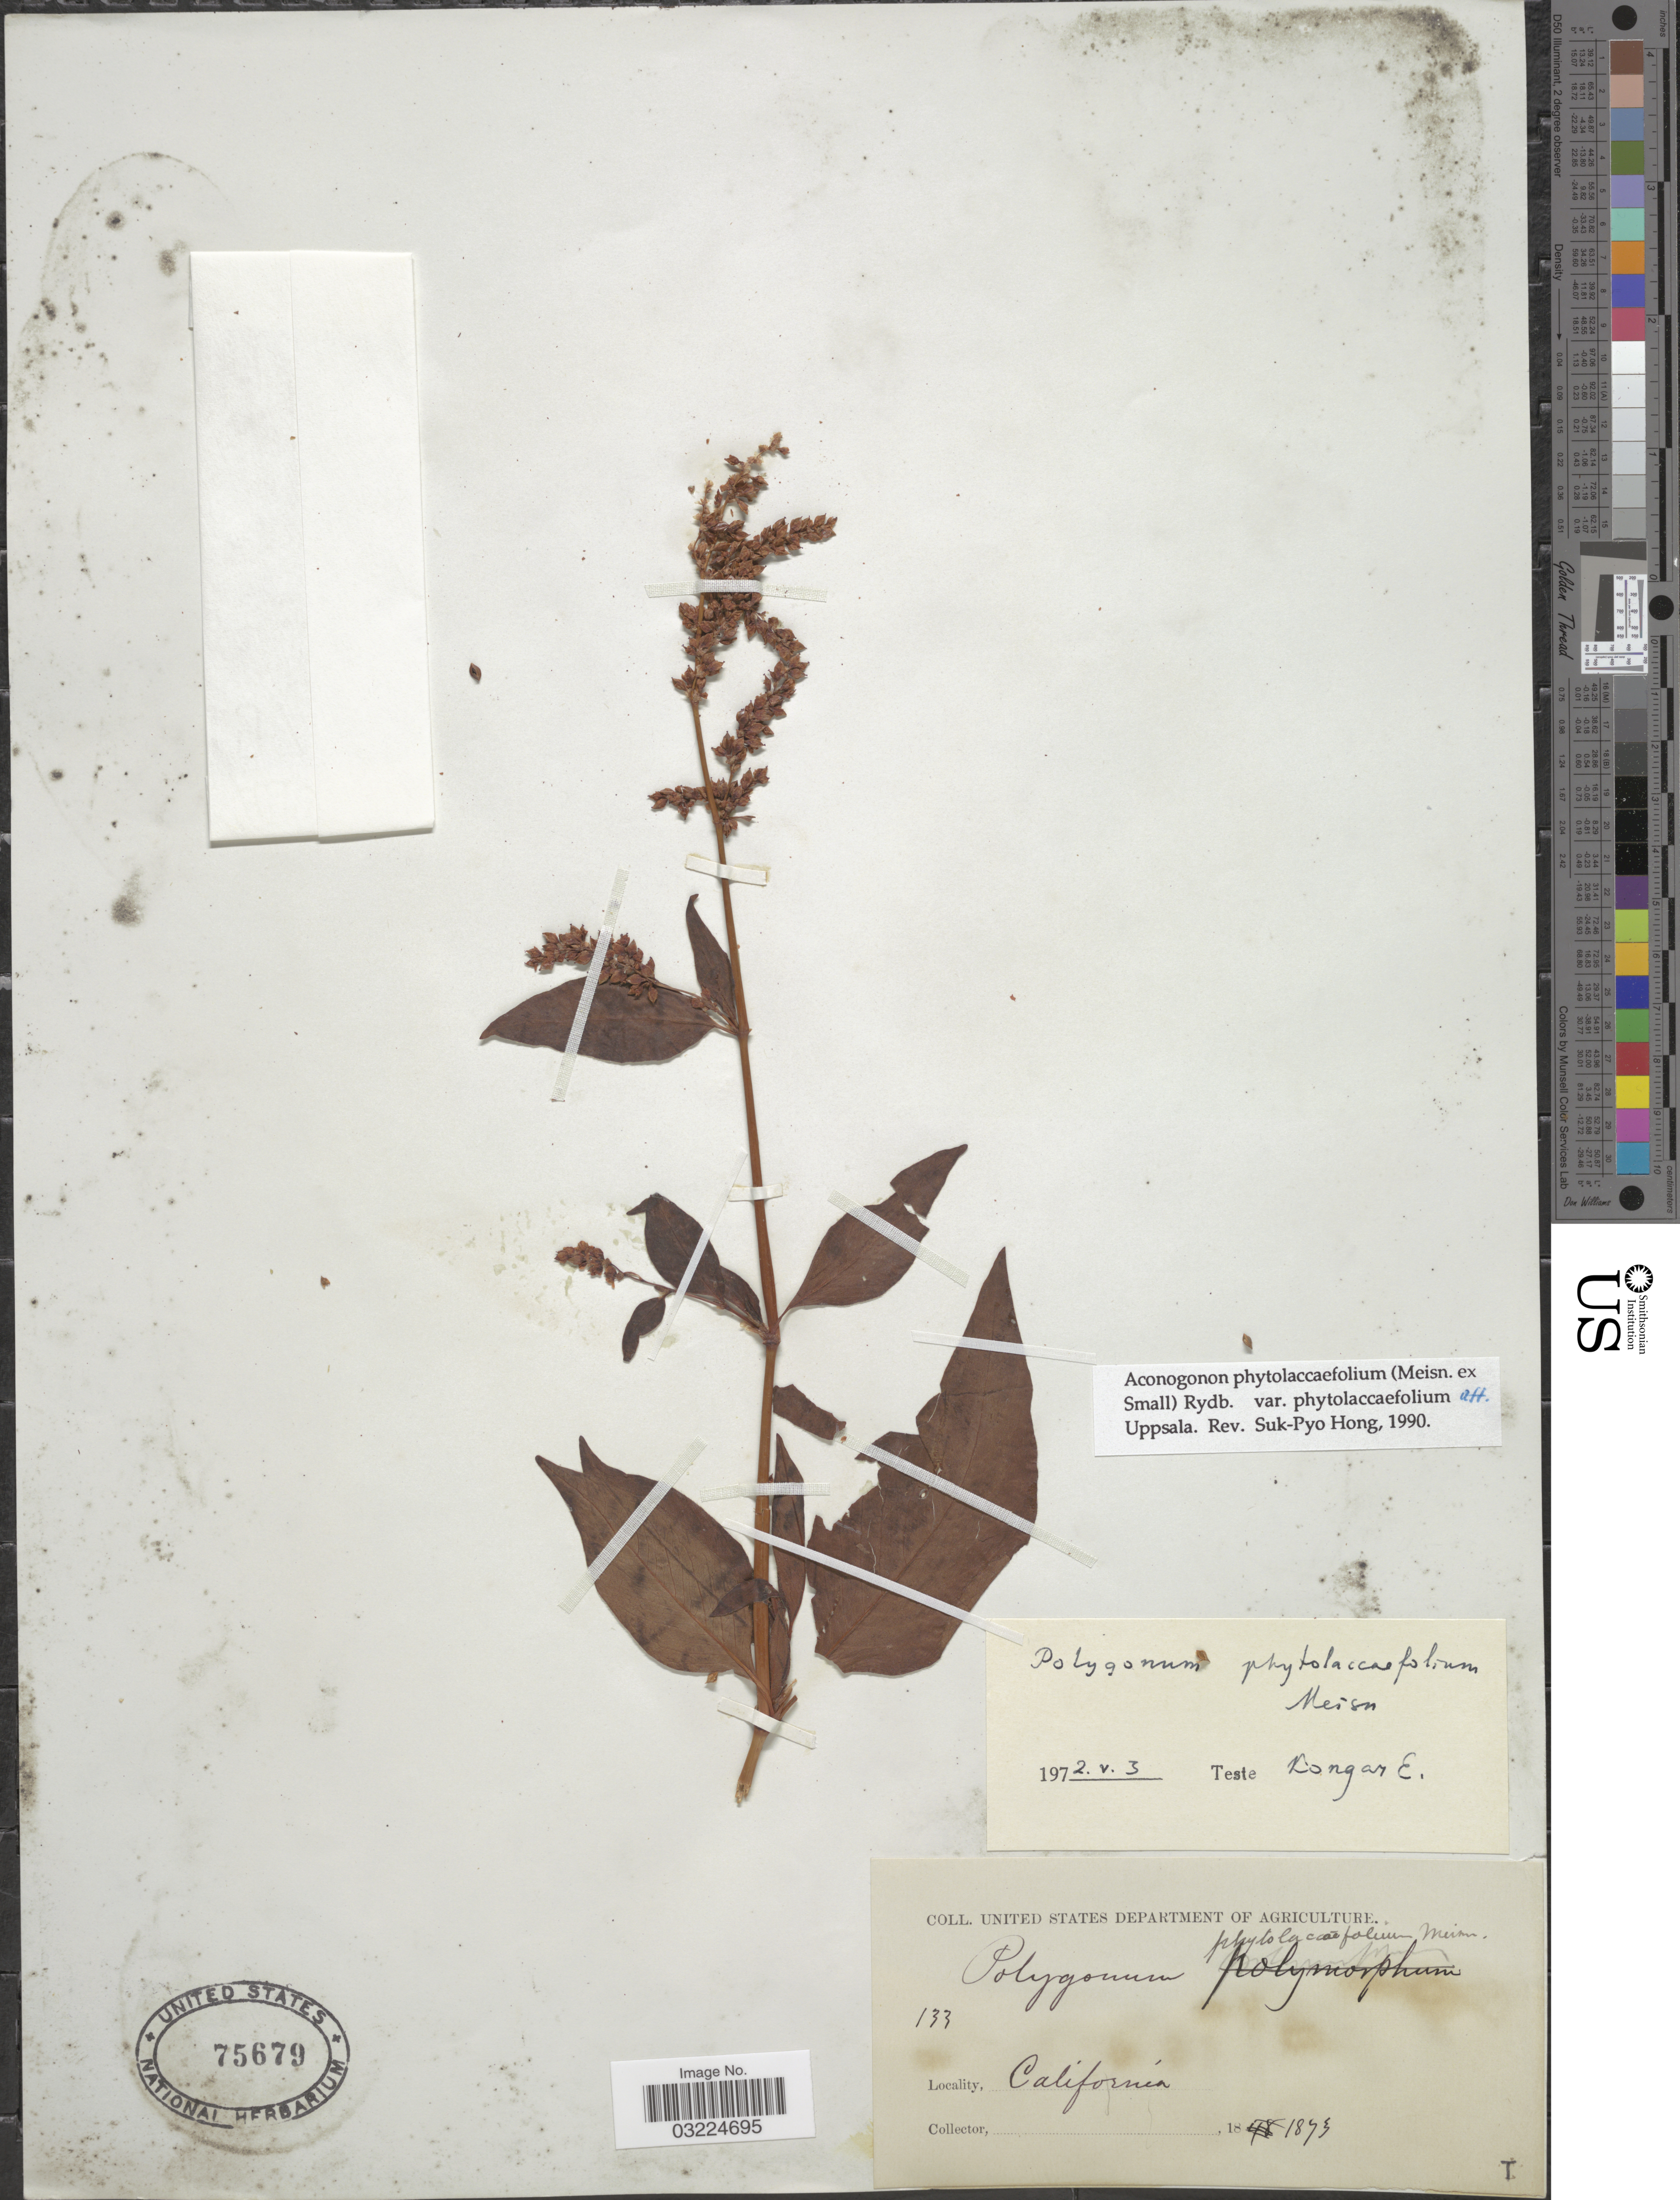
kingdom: Plantae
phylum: Tracheophyta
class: Magnoliopsida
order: Caryophyllales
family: Polygonaceae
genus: Koenigia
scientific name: Koenigia phytolaccifolia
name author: (Meisn. ex Small) T.M. Schust. & Reveal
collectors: ex herb. U. S. Department of Agriculture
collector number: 133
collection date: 1873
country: United States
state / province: California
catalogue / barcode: US 75679